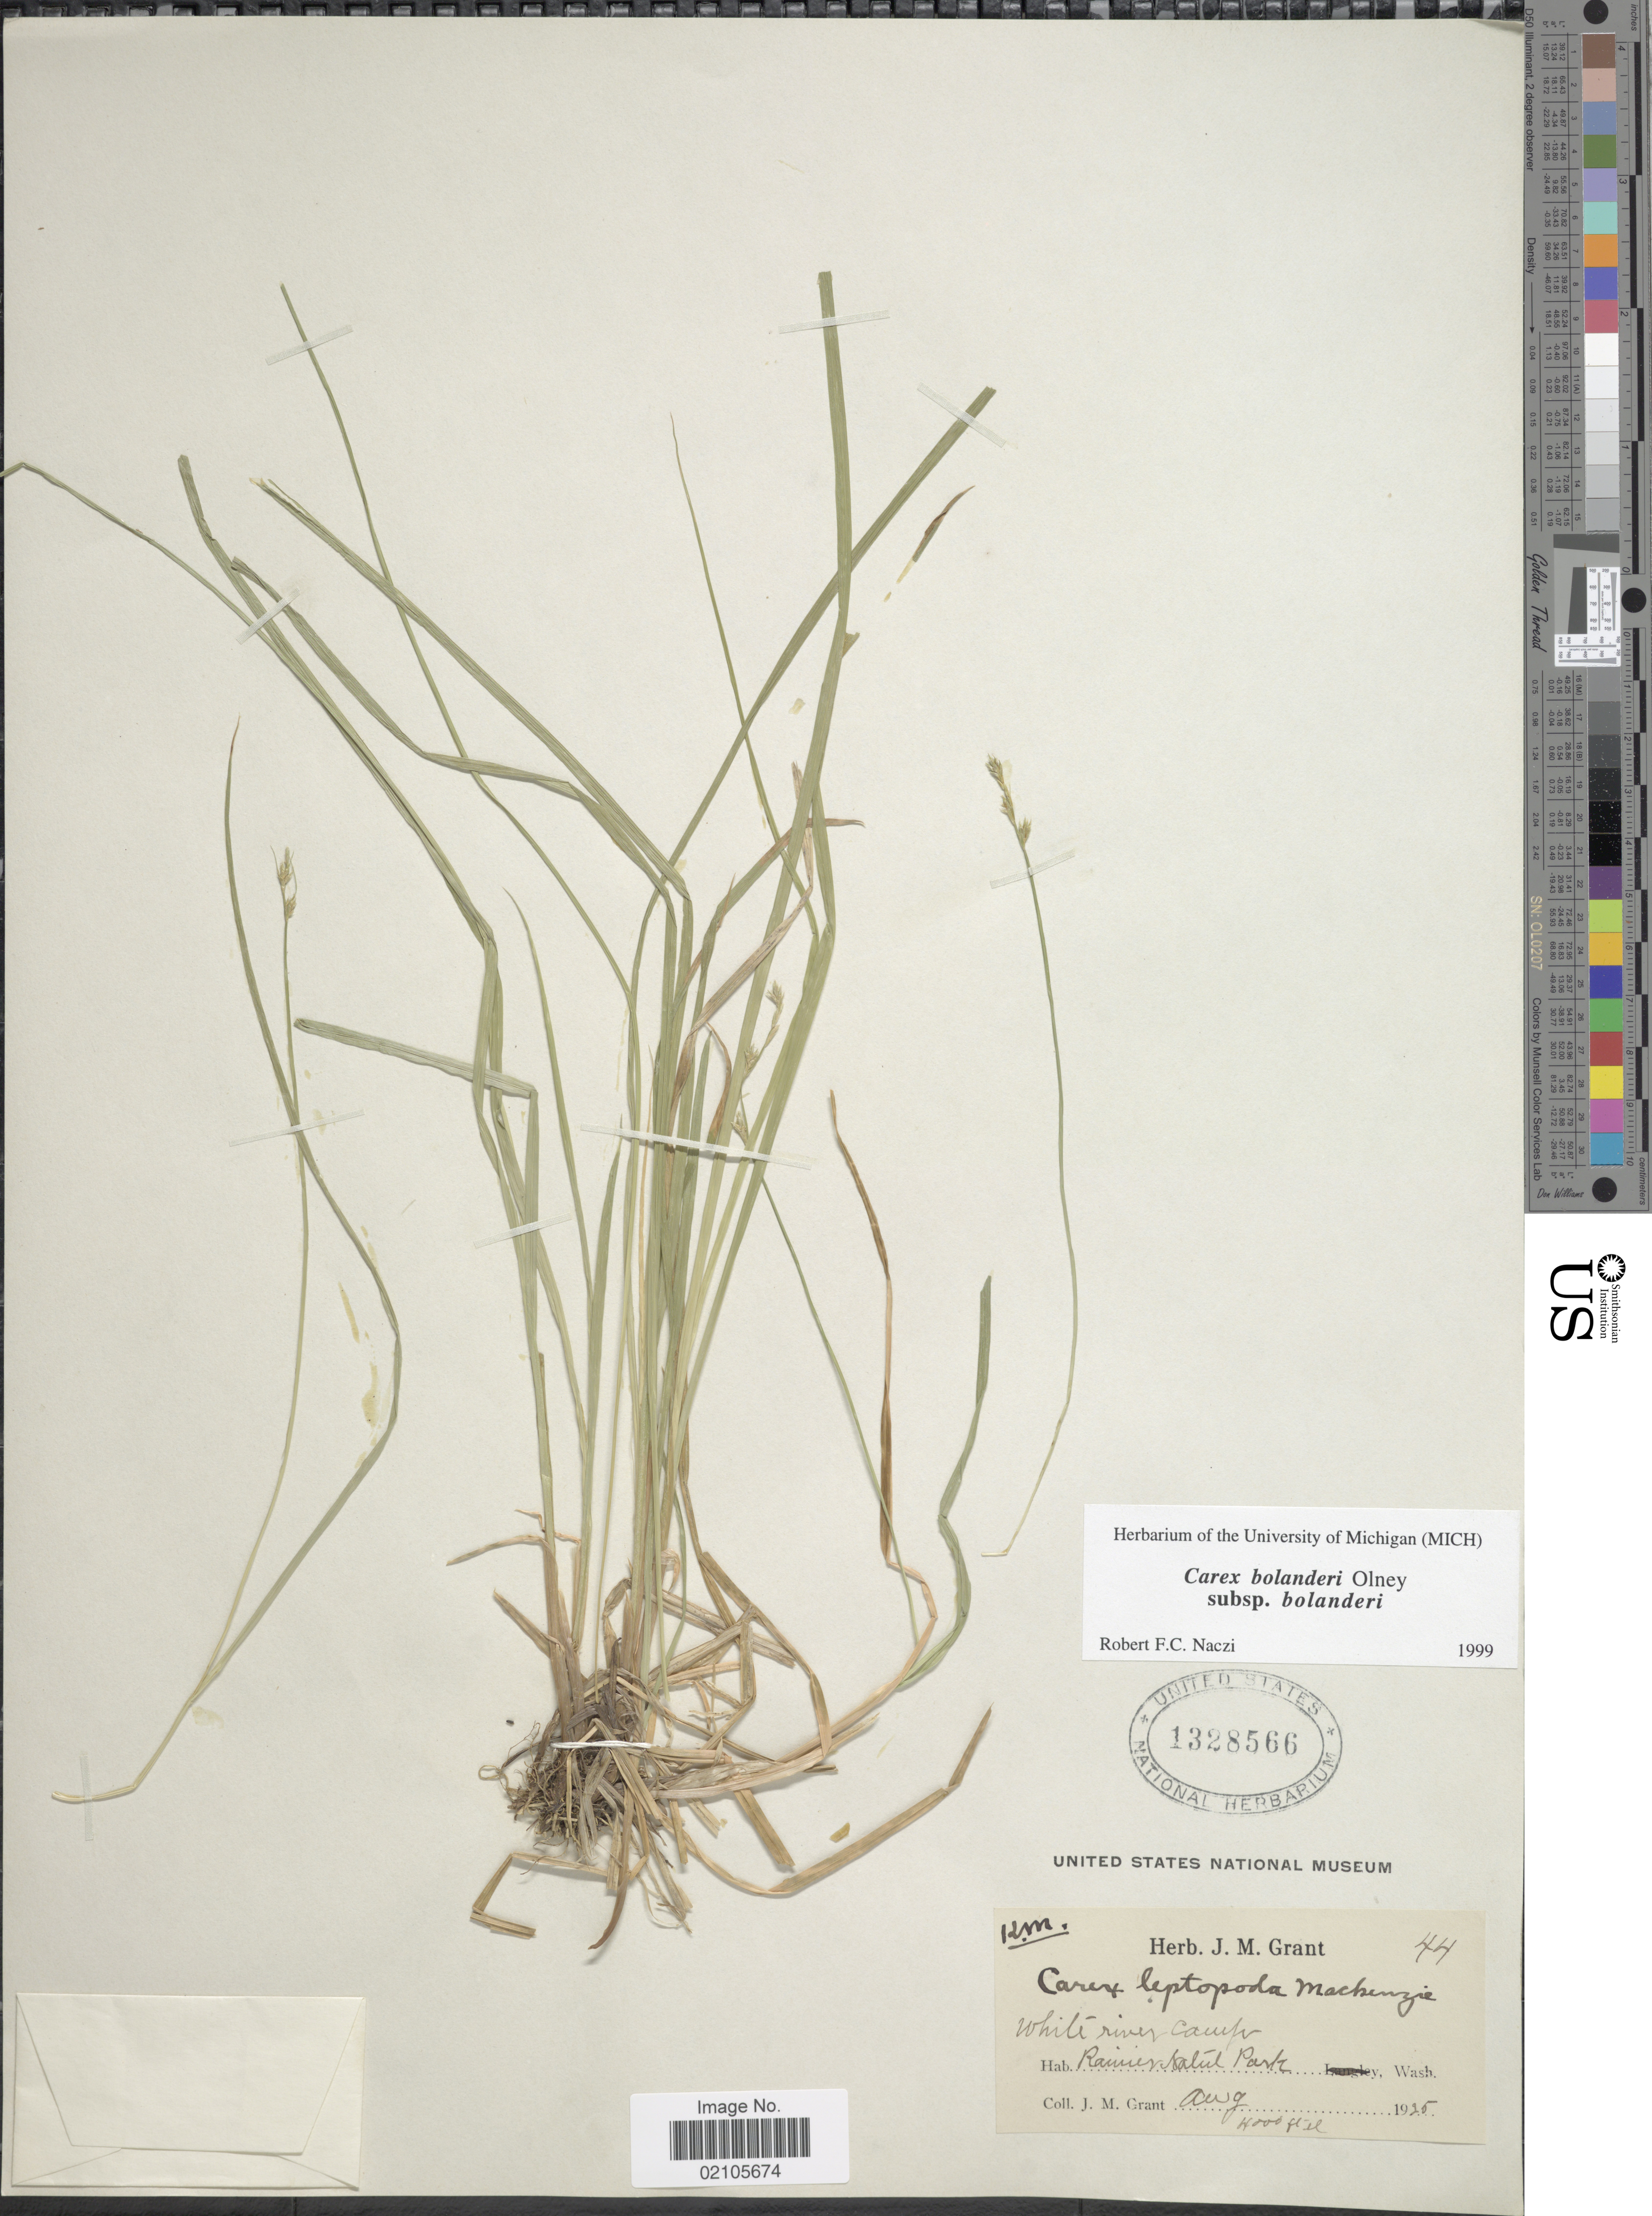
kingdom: Plantae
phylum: Tracheophyta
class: Liliopsida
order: Poales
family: Cyperaceae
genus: Carex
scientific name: Carex bolanderi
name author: Olney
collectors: J. M. Grant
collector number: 44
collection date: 1925-08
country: United States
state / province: Washington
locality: Rainier Natul Park, Wash.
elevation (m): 1219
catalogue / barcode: US 1328566